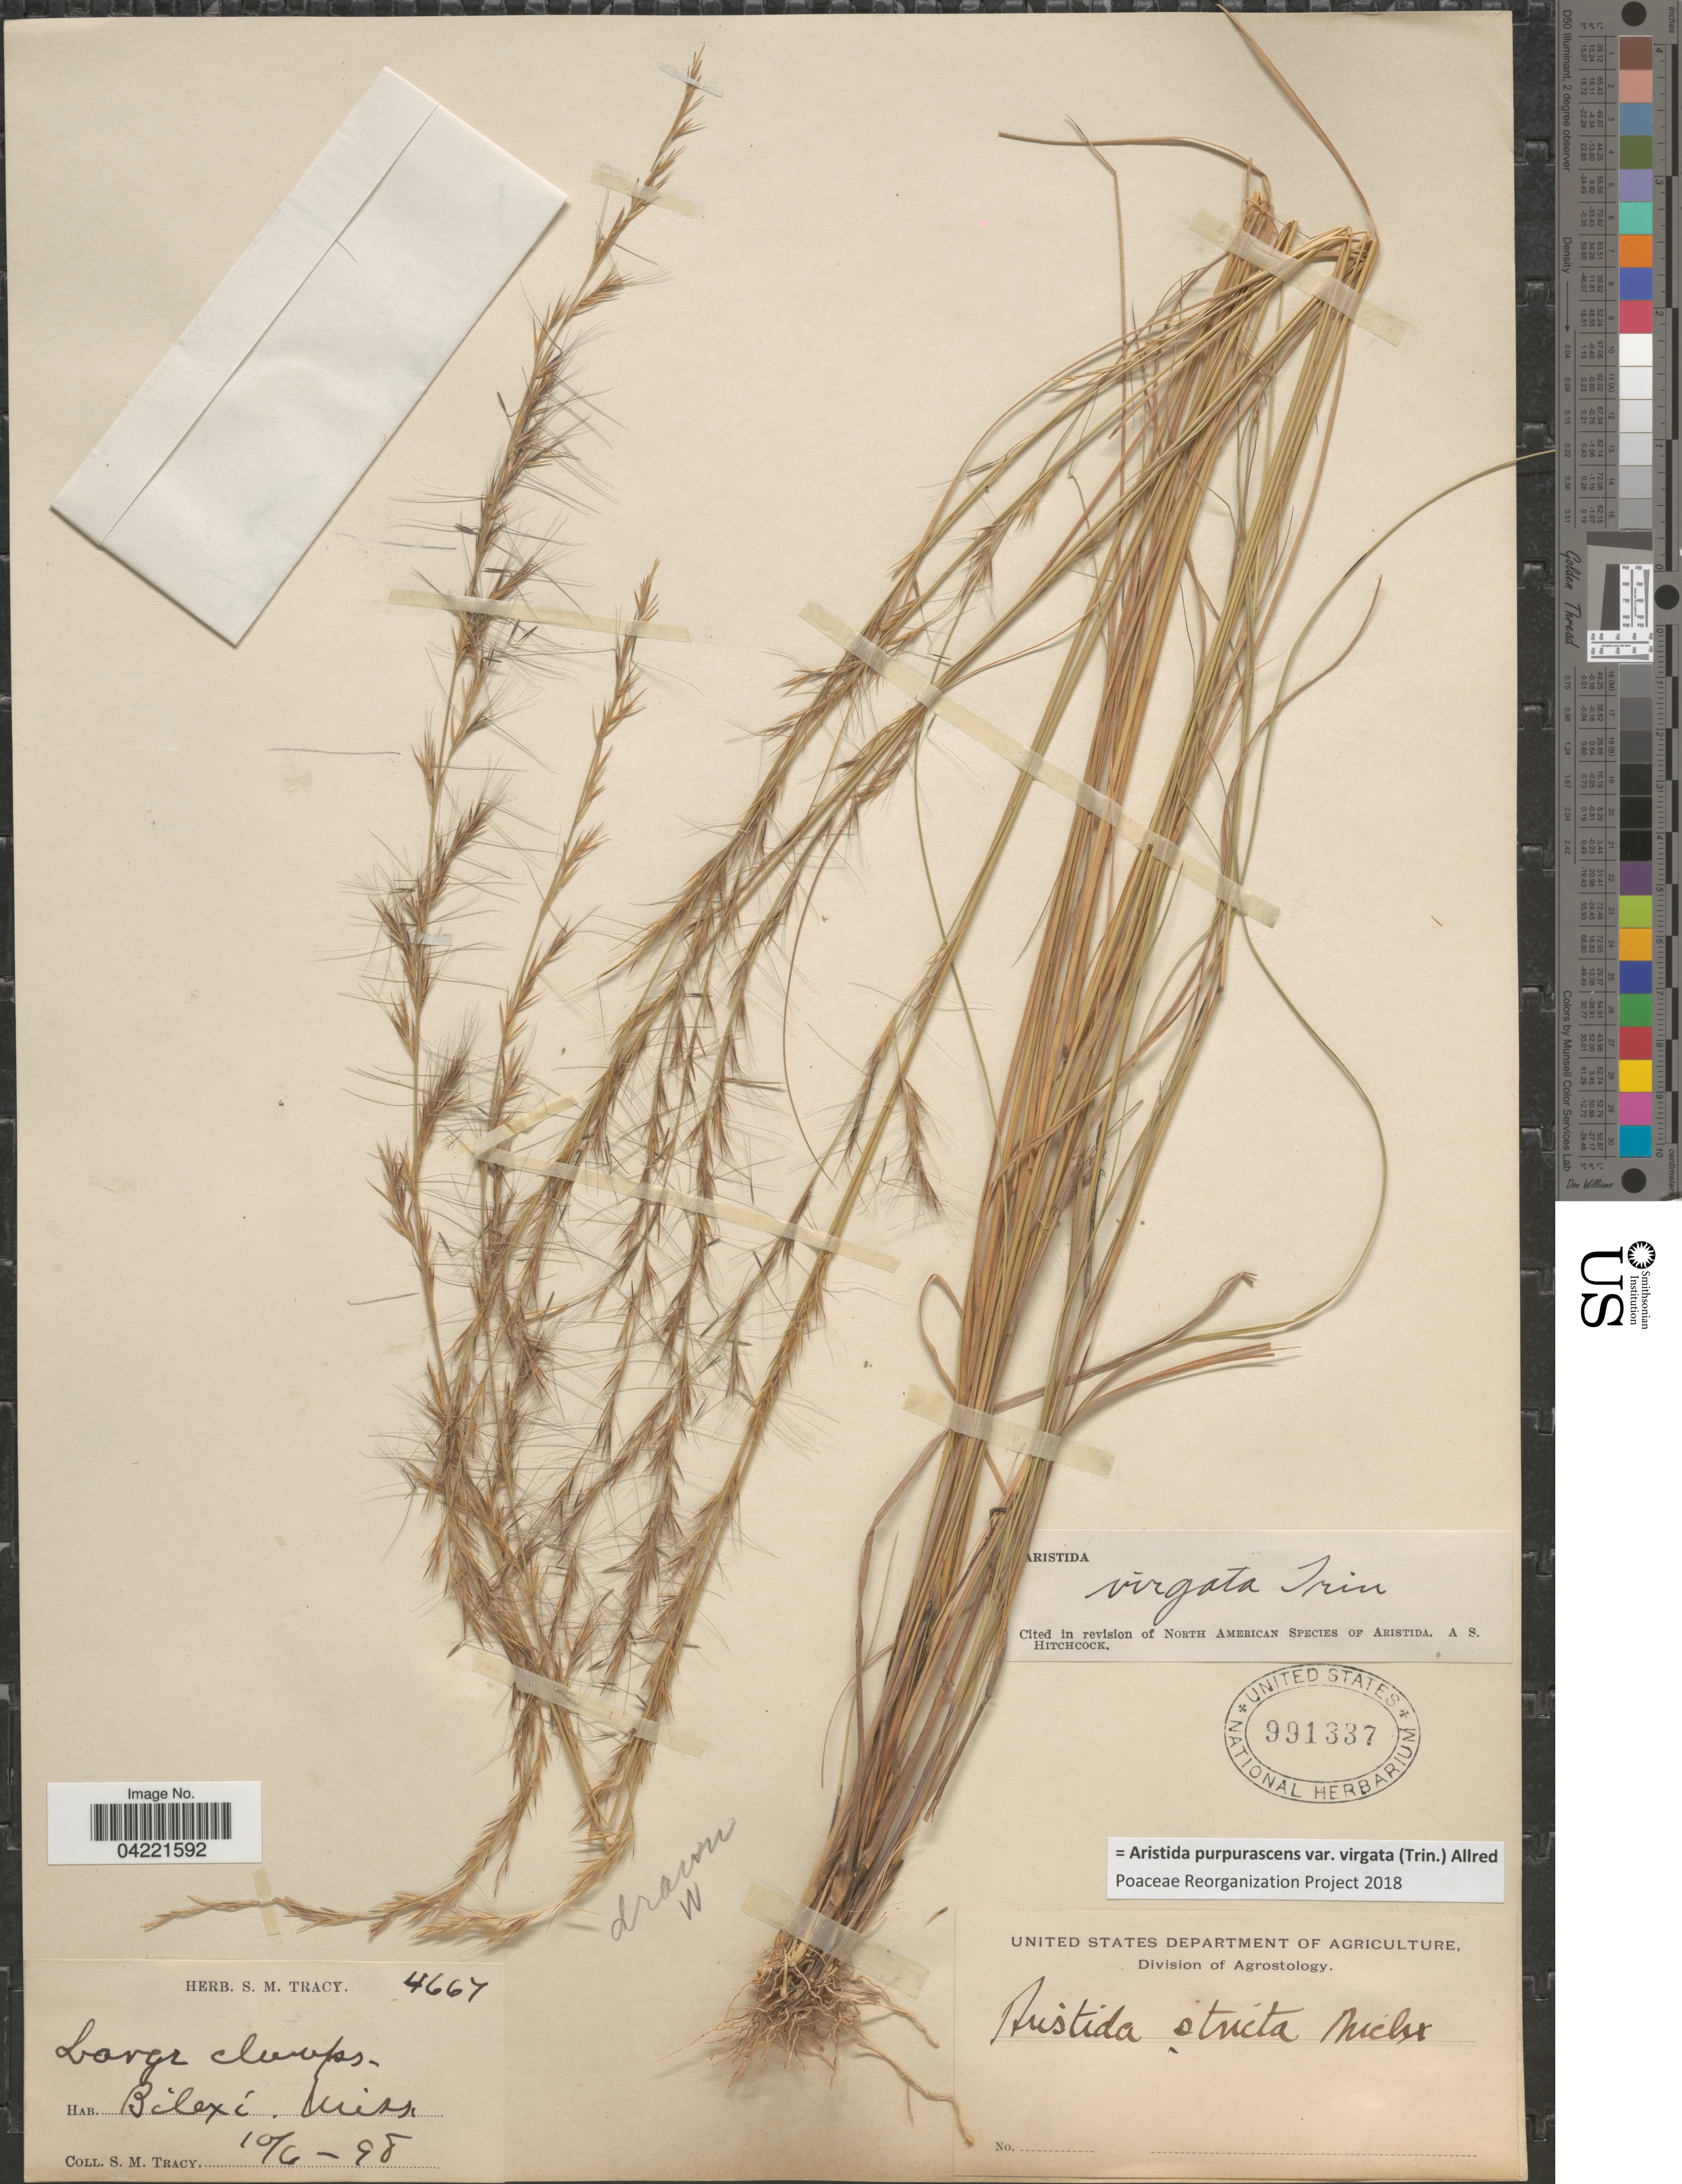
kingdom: Plantae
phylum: Tracheophyta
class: Liliopsida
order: Poales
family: Poaceae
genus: Aristida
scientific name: Aristida purpurascens var. virgata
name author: (Trin.) Allred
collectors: S. M. Tracy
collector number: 4667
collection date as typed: Transcribed d/m/y: 6/10/98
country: United States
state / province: Mississippi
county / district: Harrison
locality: Biloxi.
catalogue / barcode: US 991337